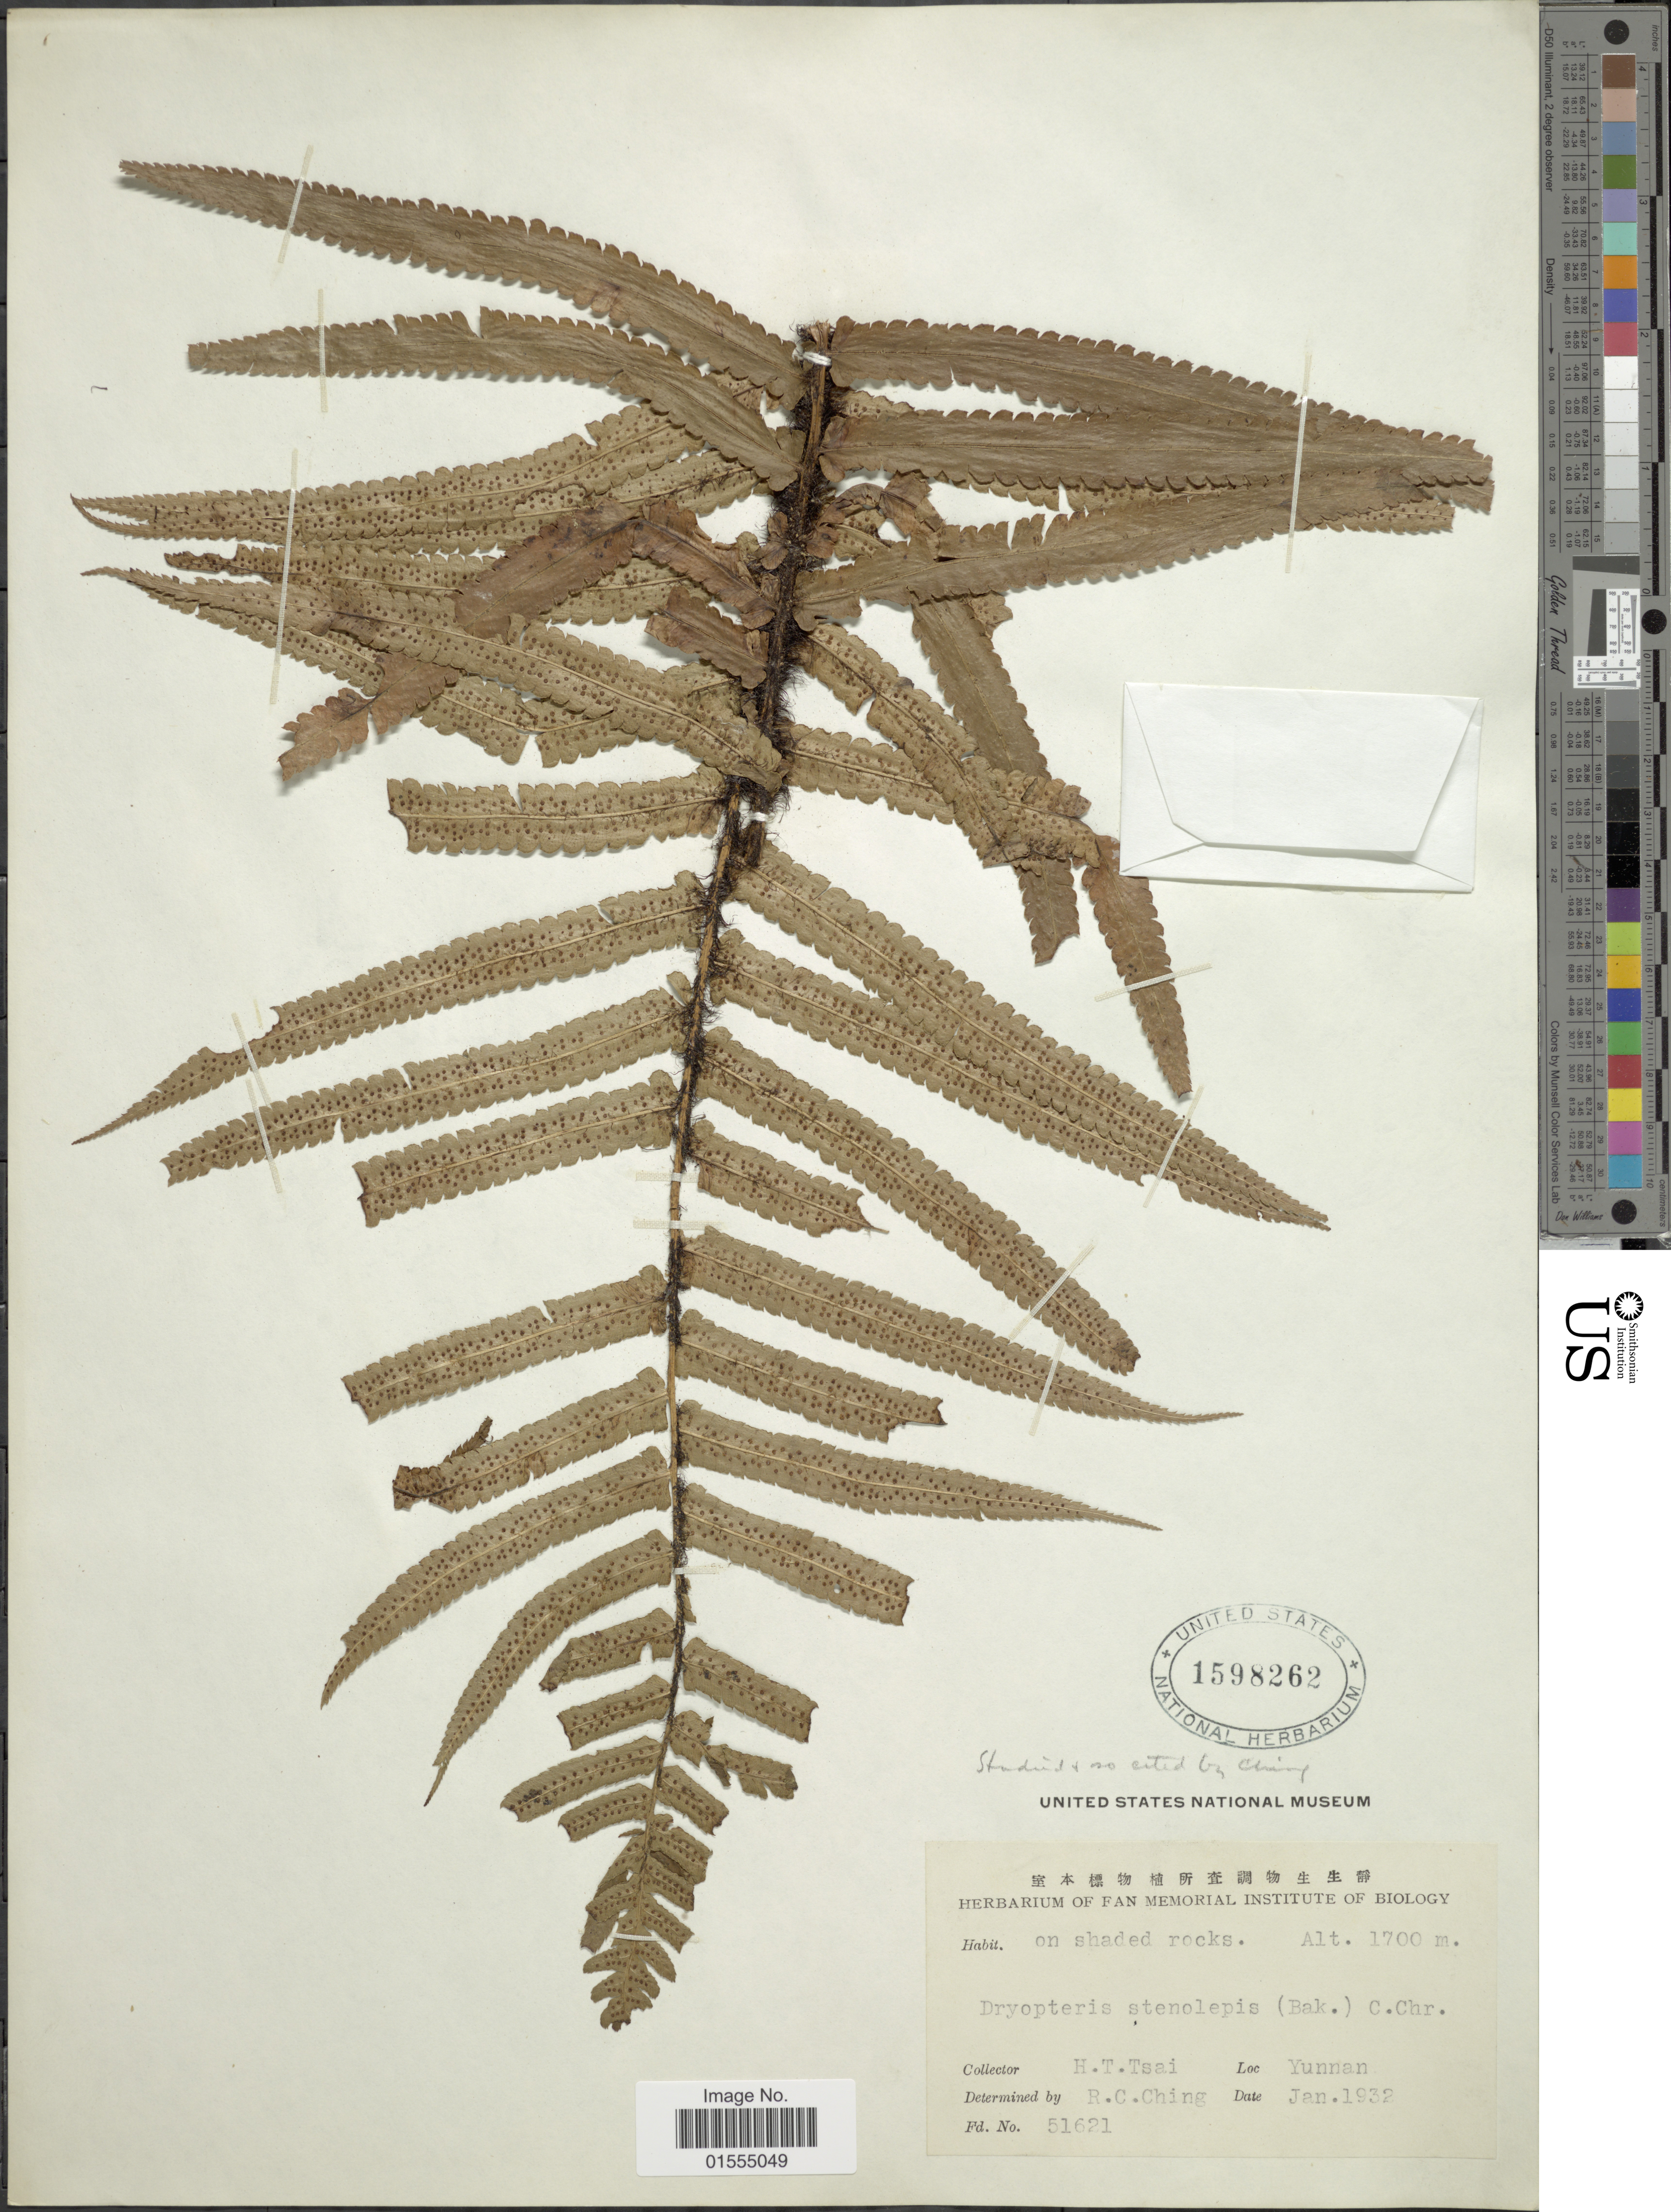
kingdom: Plantae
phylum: Tracheophyta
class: Polypodiopsida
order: Polypodiales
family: Dryopteridaceae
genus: Dryopteris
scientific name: Dryopteris stenolepis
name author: (Baker) C. Chr.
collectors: H. Tsai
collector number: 51621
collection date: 1932-01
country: China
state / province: Yunnan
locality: Yunnan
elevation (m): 1700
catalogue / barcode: US 1598262